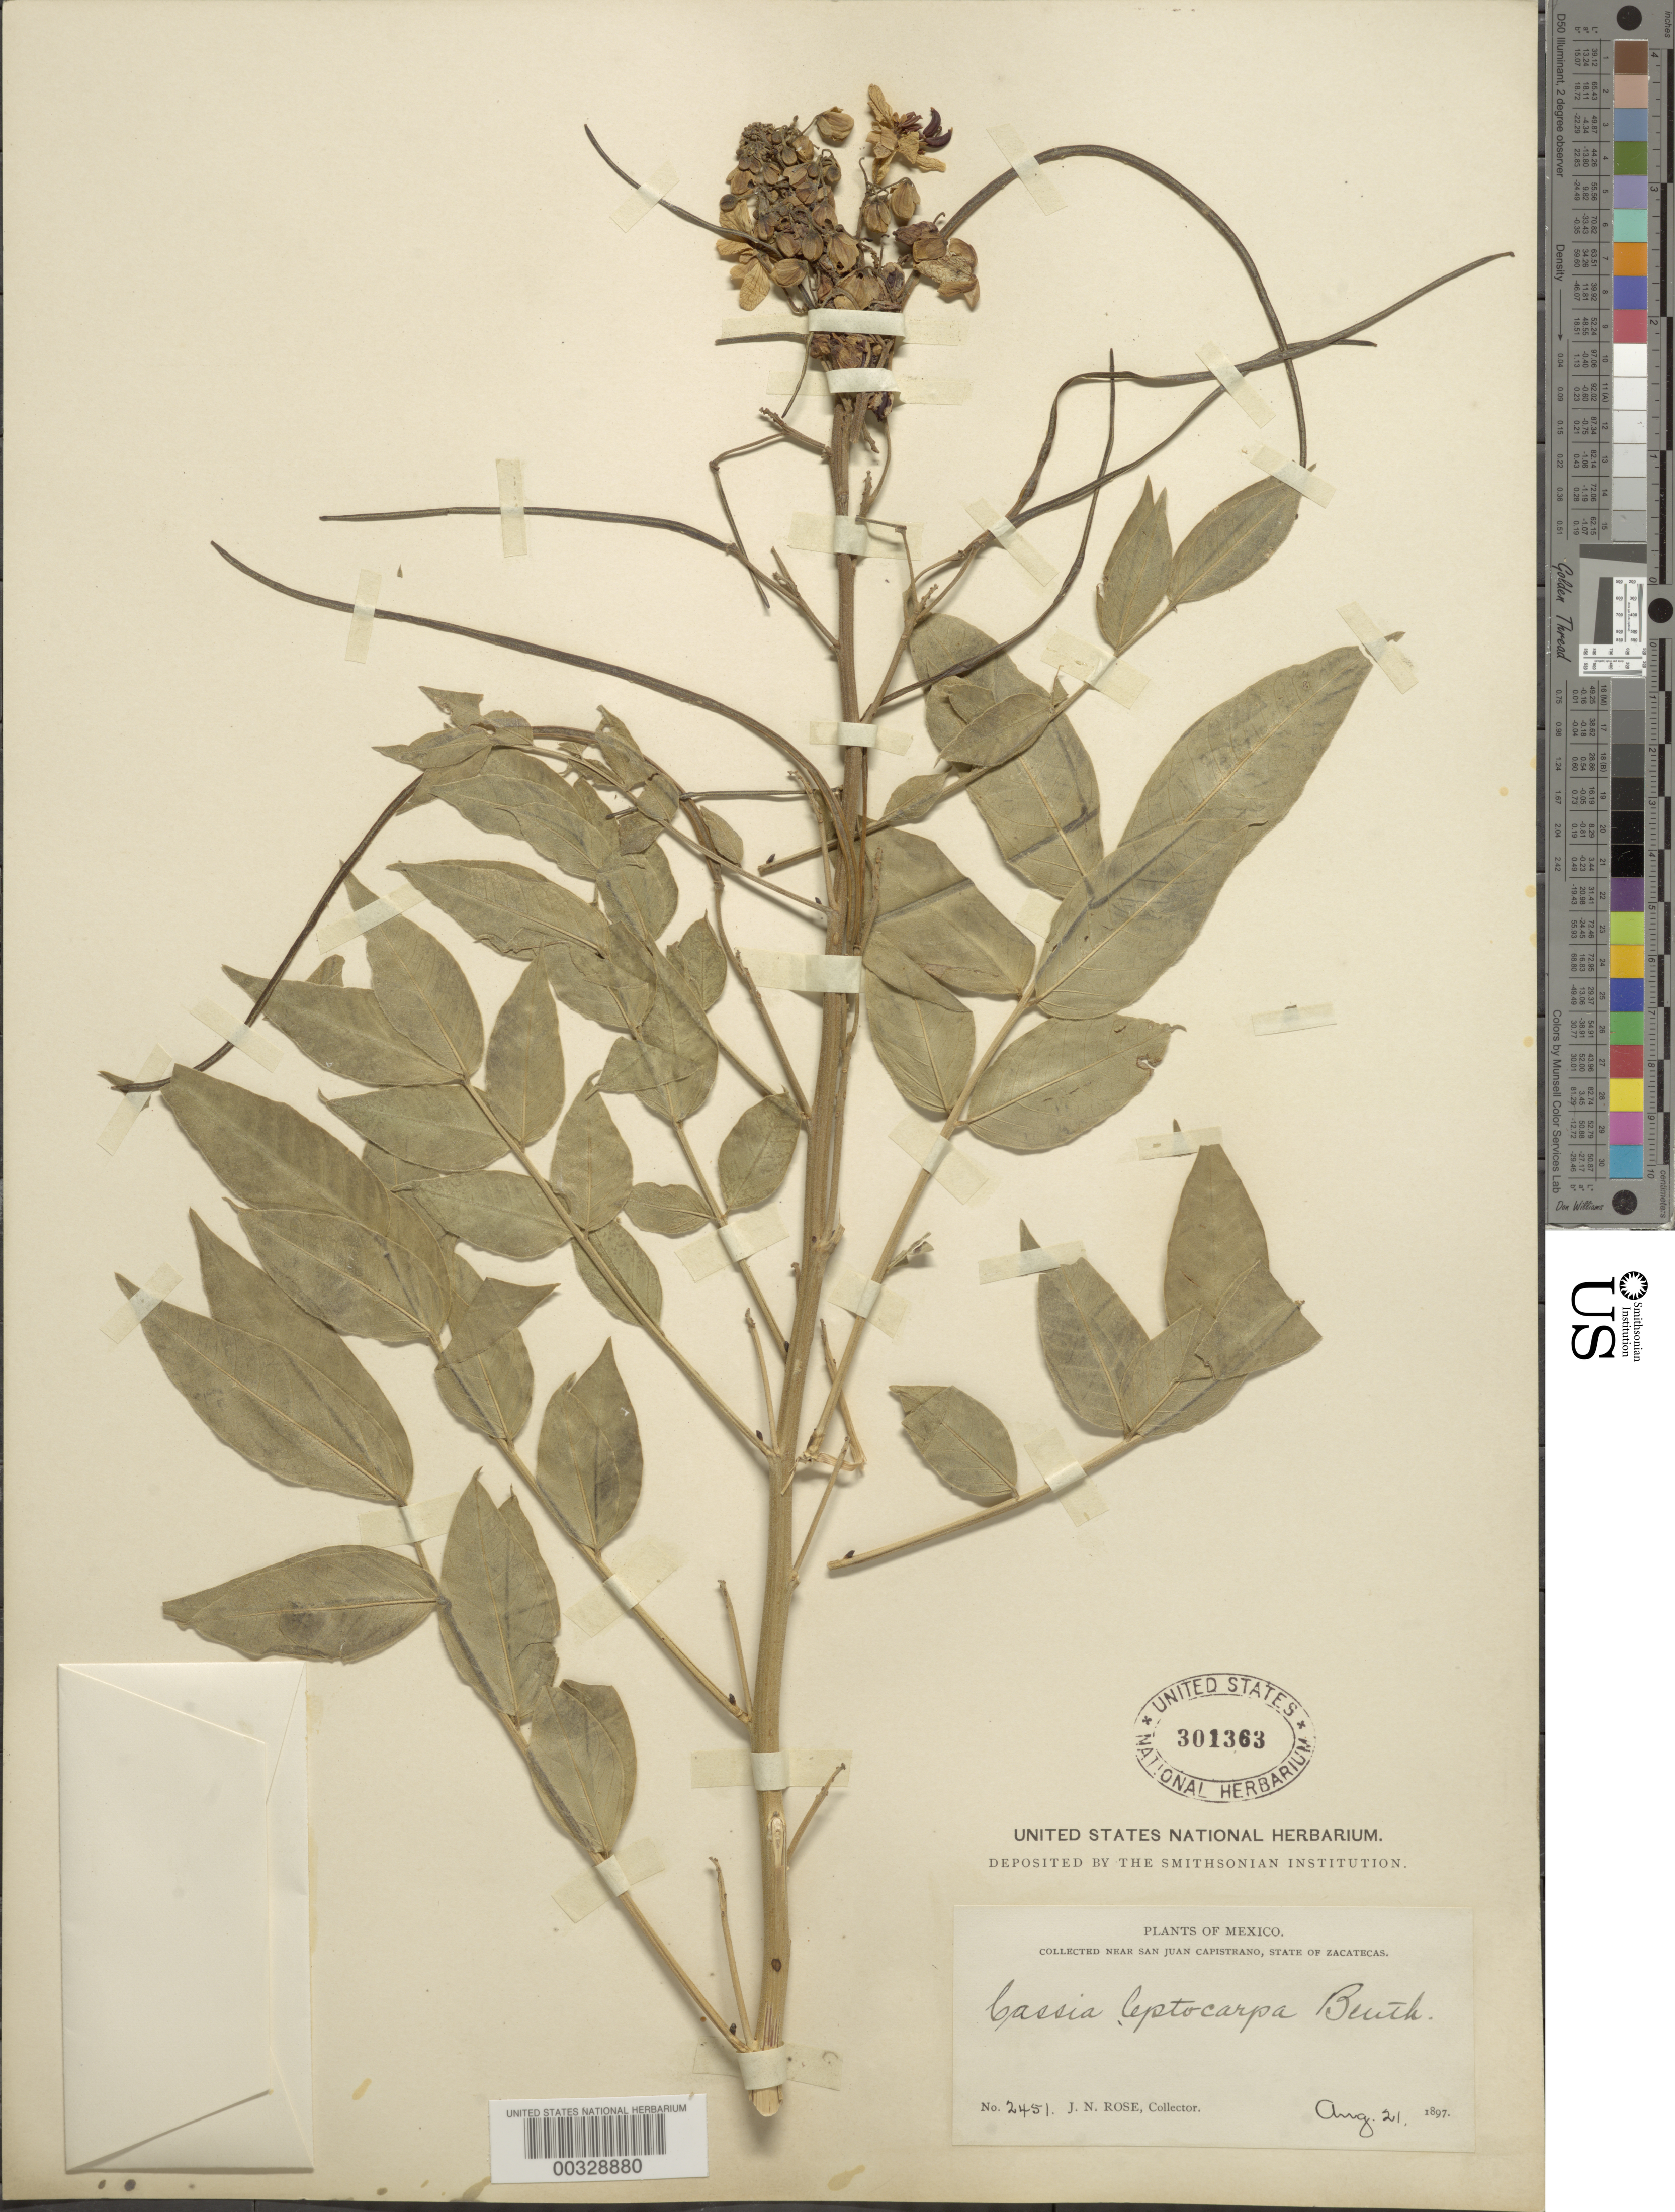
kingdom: Plantae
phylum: Tracheophyta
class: Magnoliopsida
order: Fabales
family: Fabaceae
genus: Senna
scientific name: Senna hirsuta var. leptocarpa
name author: (Benth.) H.S. Irwin & Barneby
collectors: J. N. Rose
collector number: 2451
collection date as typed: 21 Aug 1897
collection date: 1897-08-21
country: Mexico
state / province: Zacatecas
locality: Near san juan capistrano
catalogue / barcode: US 301363